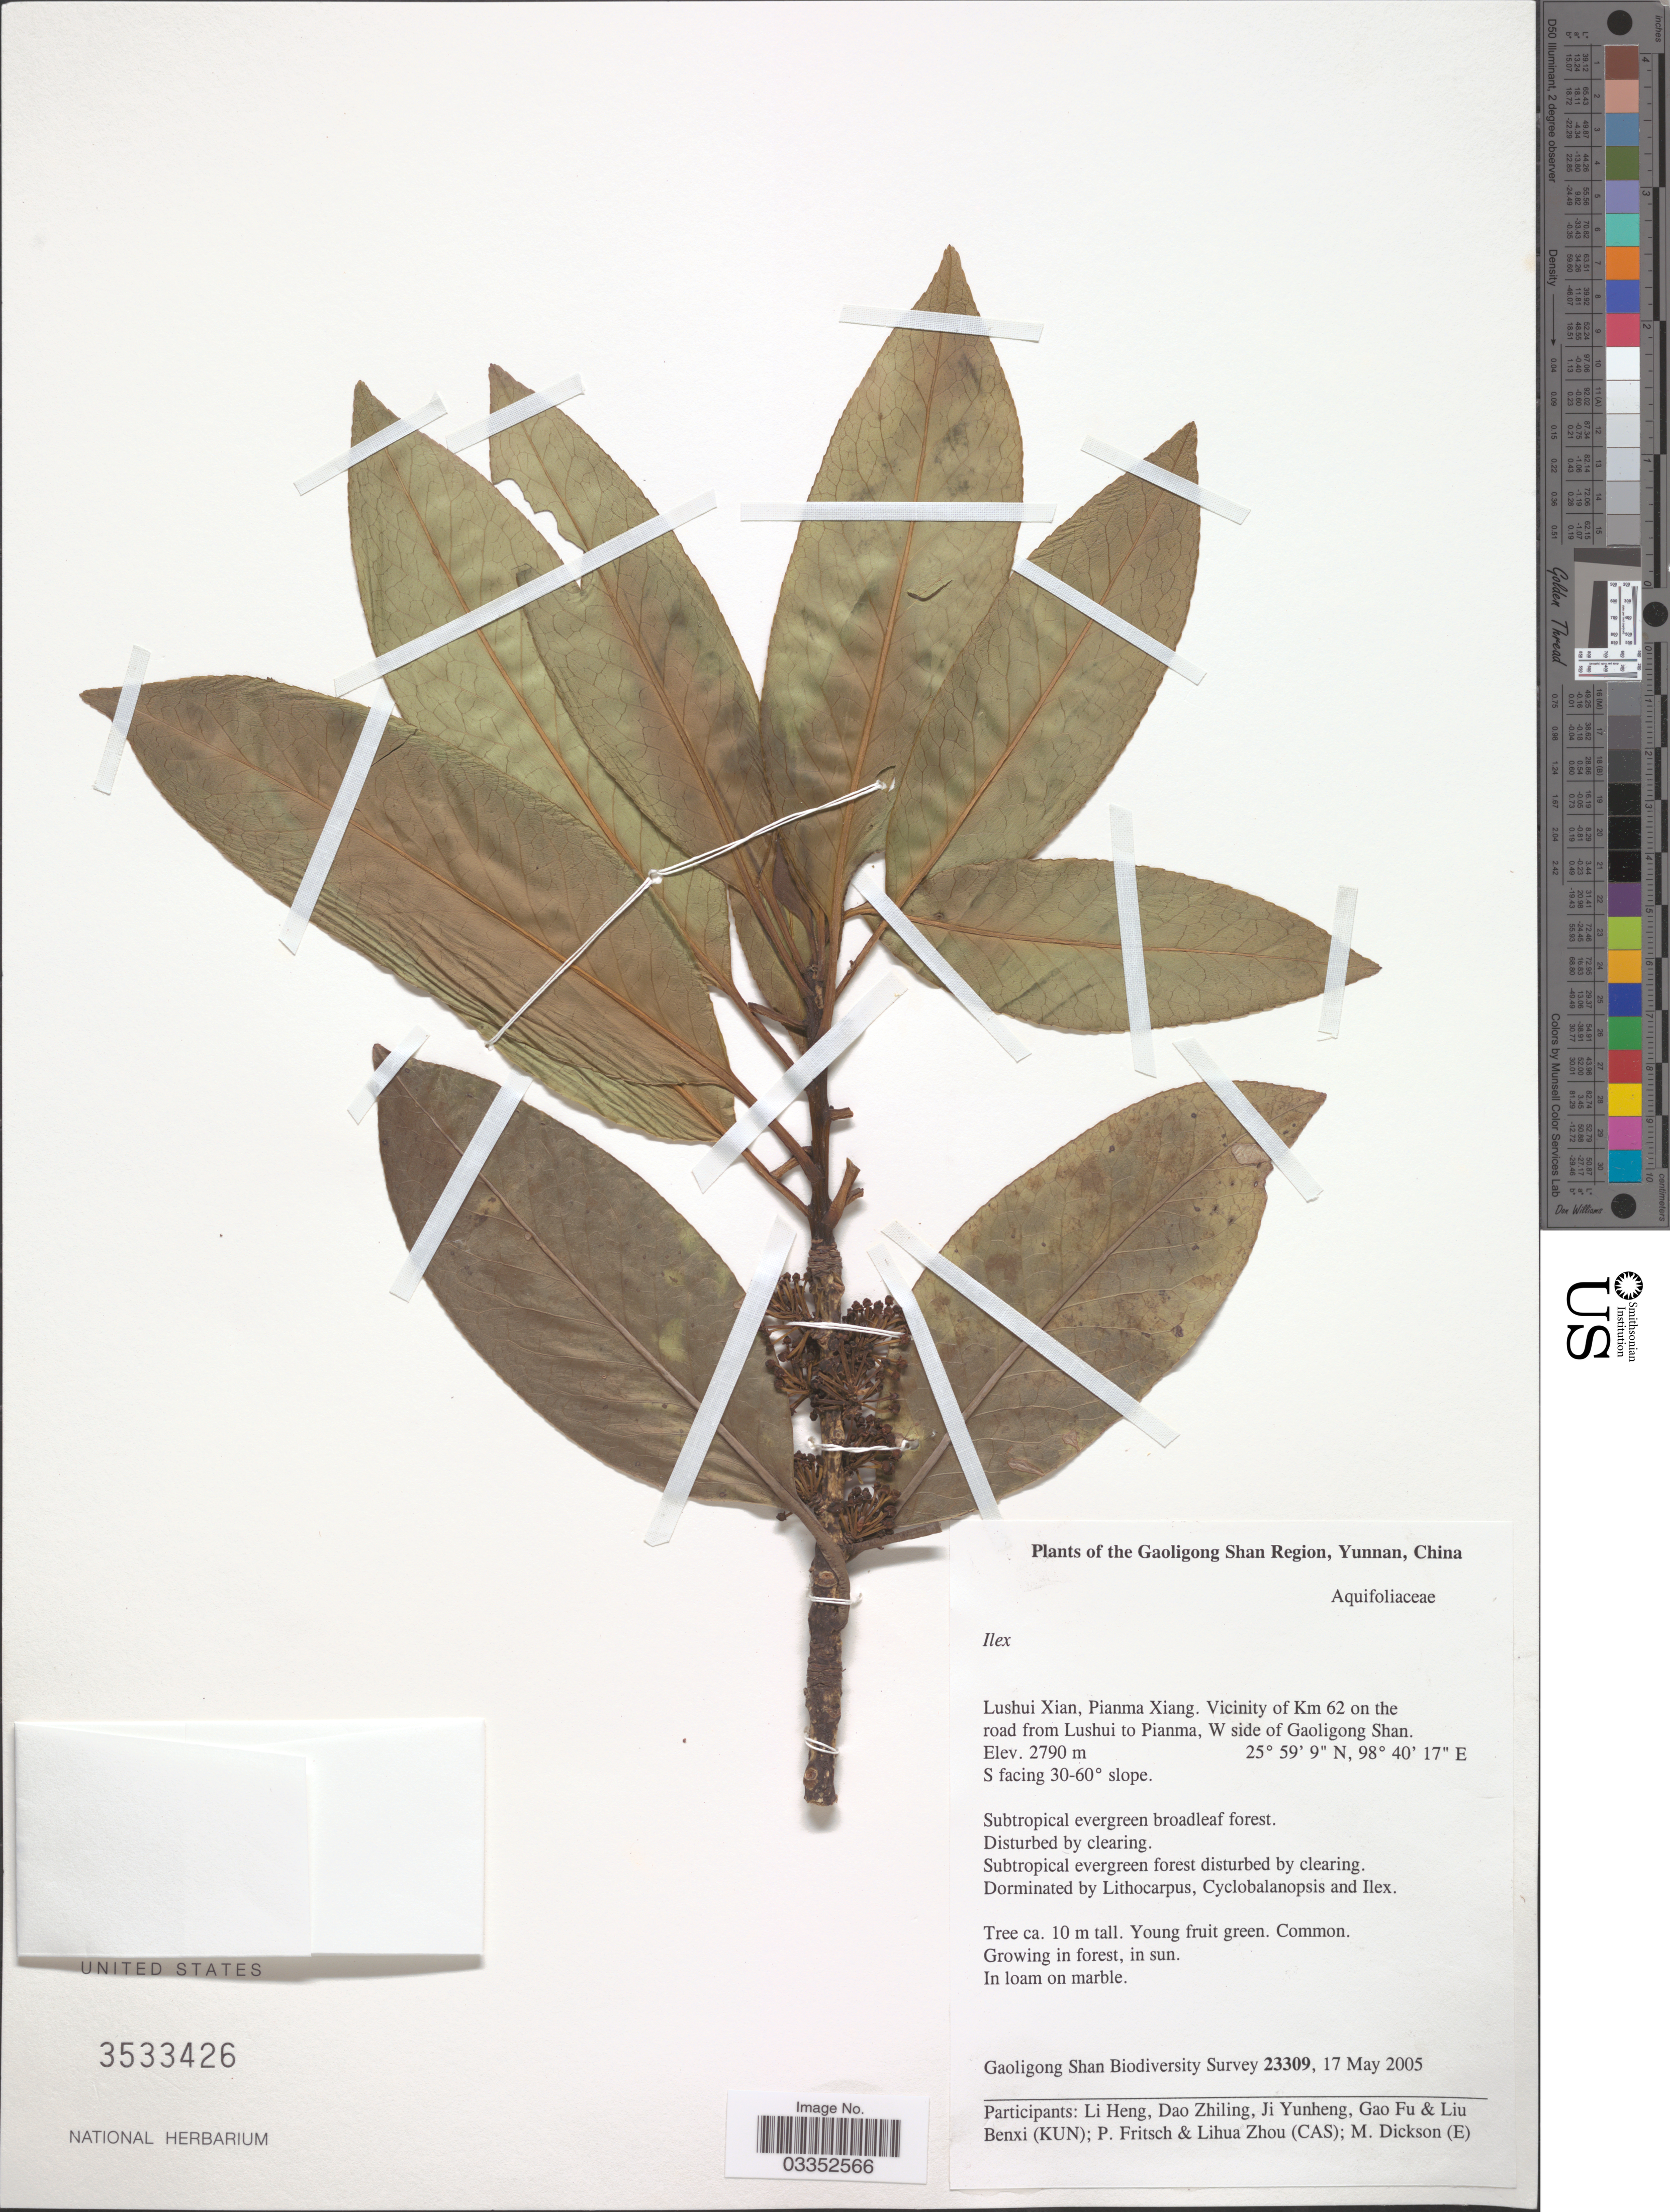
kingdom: Plantae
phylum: Tracheophyta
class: Magnoliopsida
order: Aquifoliales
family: Aquifoliaceae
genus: Ilex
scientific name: Ilex sp.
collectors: Gaoligong Shan Biodiversity Survey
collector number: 23309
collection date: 2005-05-17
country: China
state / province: Yunnan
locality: Gaoligong Shan Region, Lushui Xian, Pianma Xiang. Vicinity of Km 62 on the road from Lushui to Pianma, W side of Gaoligong Shan, S facing 30-60° slope.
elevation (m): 2790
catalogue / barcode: US 3533426